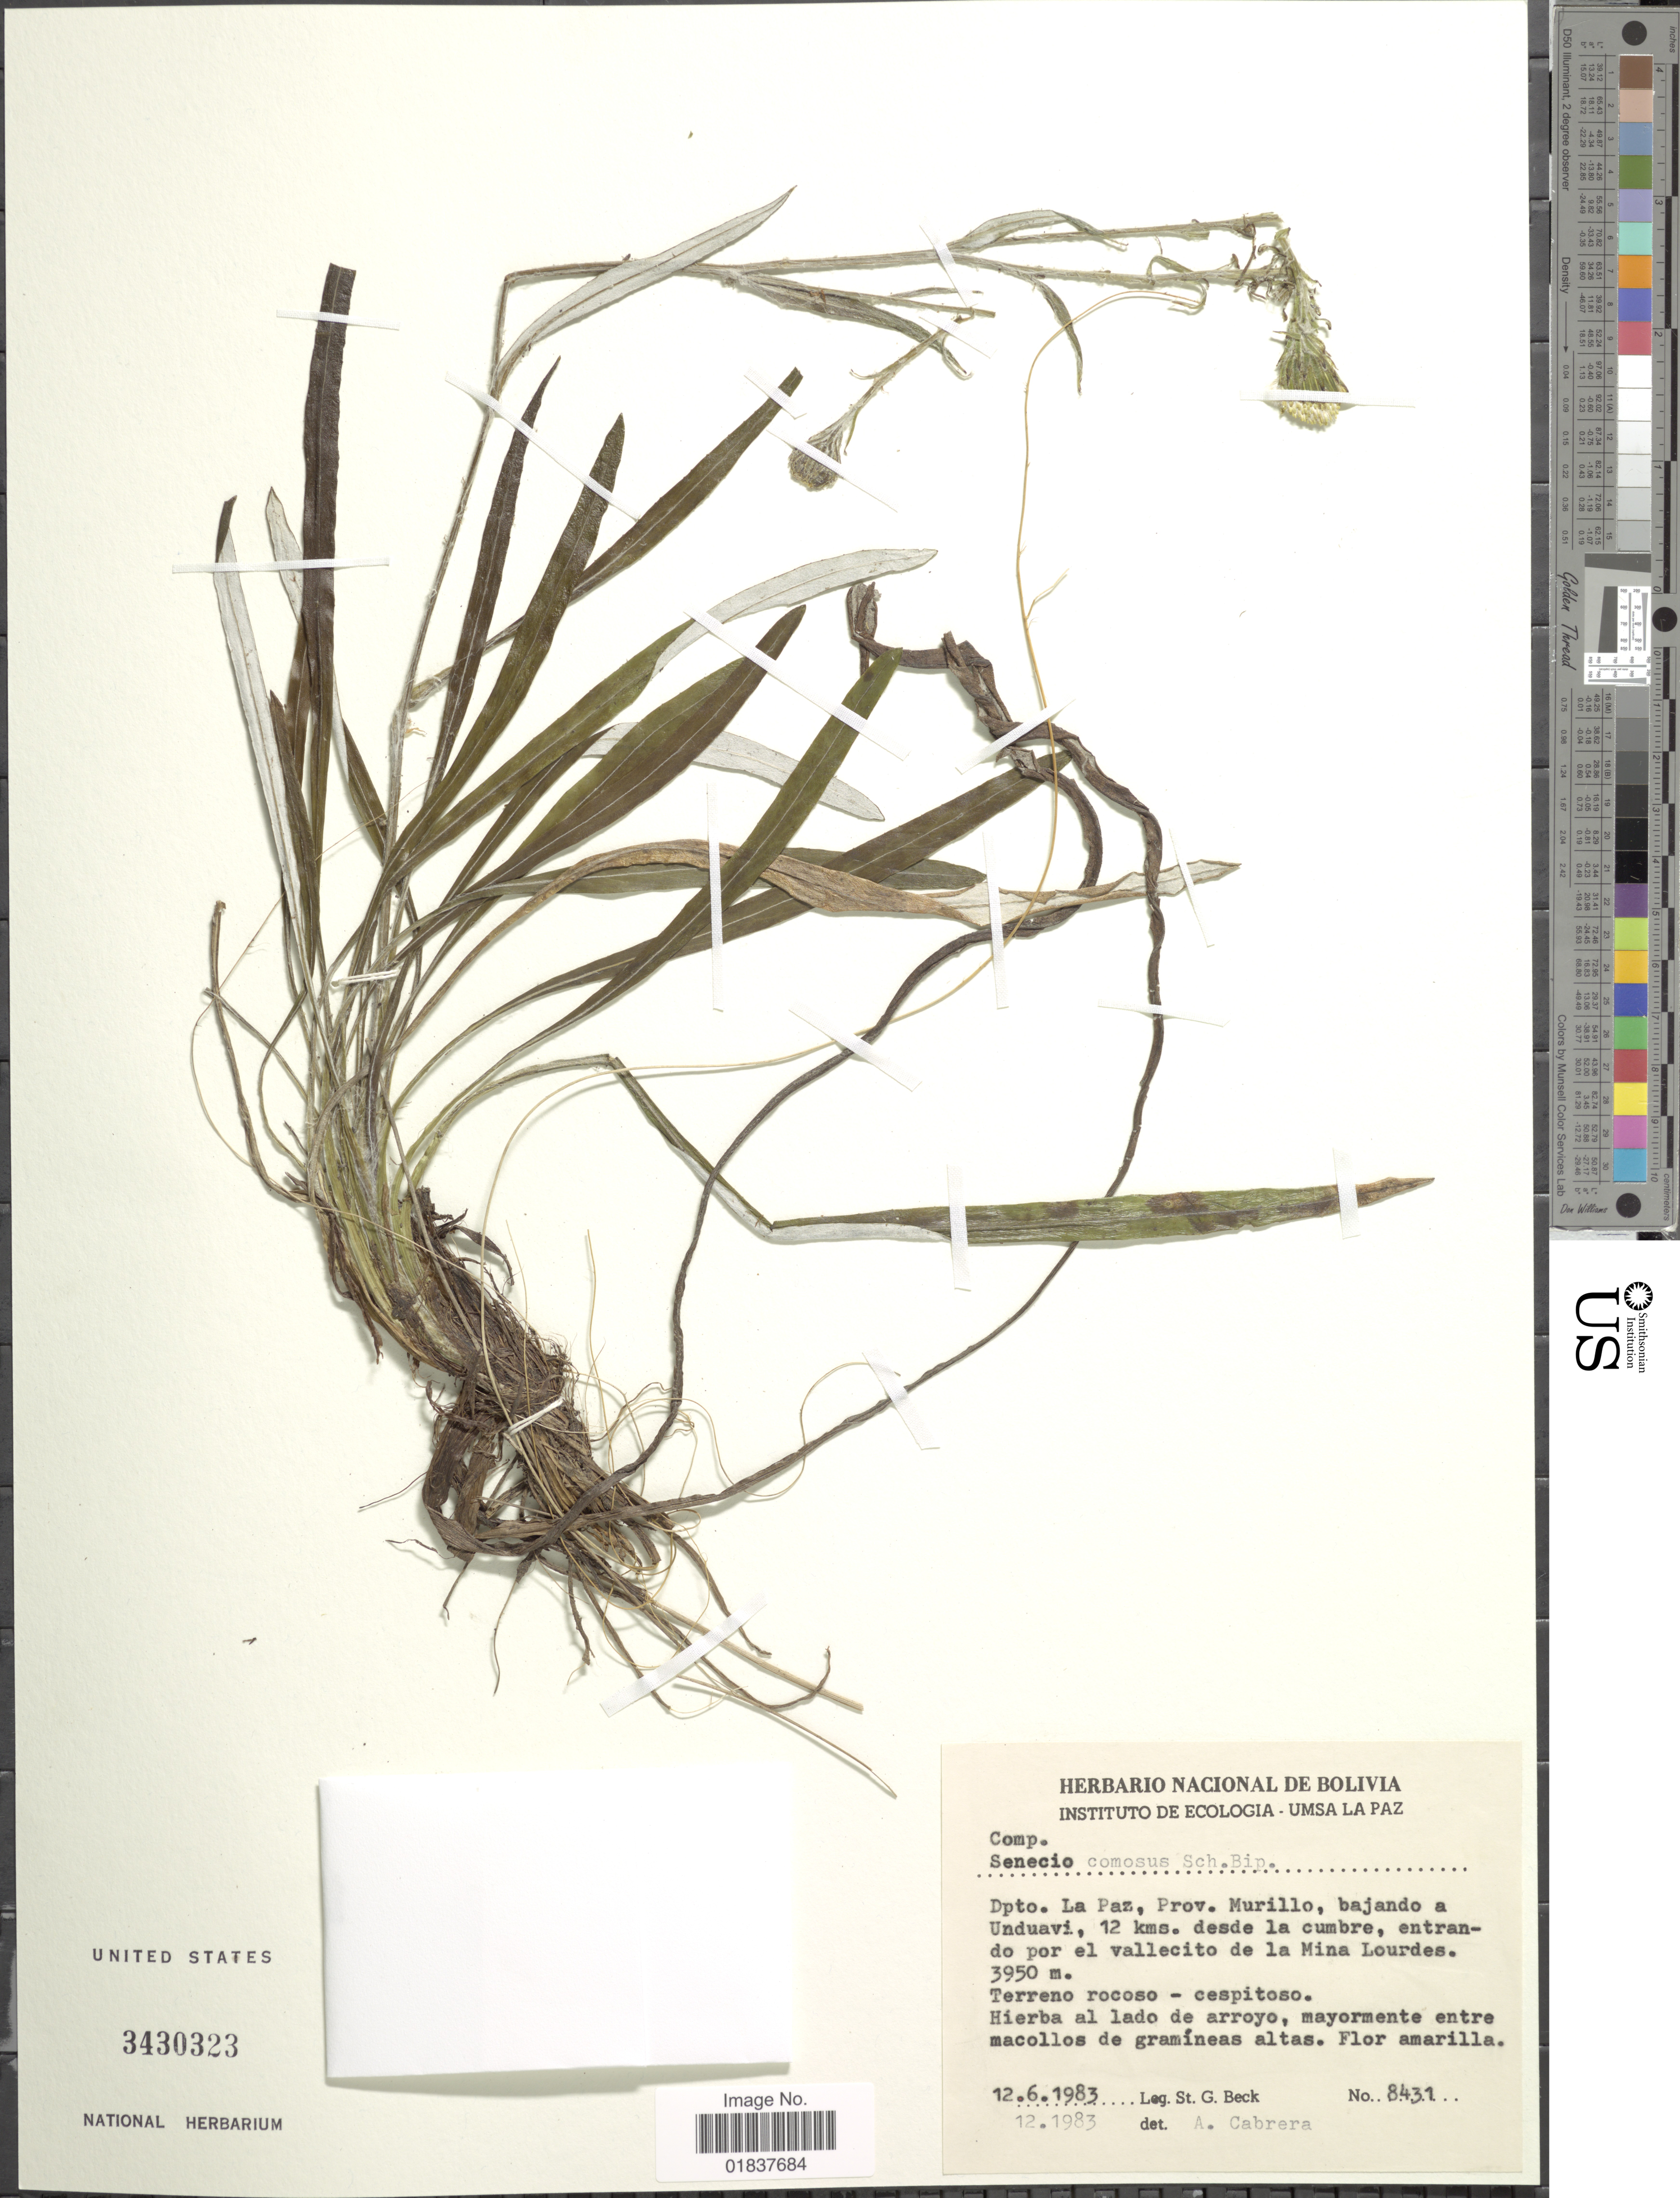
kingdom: Plantae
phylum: Tracheophyta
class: Magnoliopsida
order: Asterales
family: Asteraceae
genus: Senecio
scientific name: Senecio comosus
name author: Sch. Bip.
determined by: Salomon, Luciana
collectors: S. G. Beck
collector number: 8431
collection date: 1983-06-12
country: Bolivia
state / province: La Paz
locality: Prov. Murillo, bajando a Unduavi, 12 kms desde la cumbre, entrando por el vallecito de la Mina Lourdes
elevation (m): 3950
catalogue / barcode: US 3430323